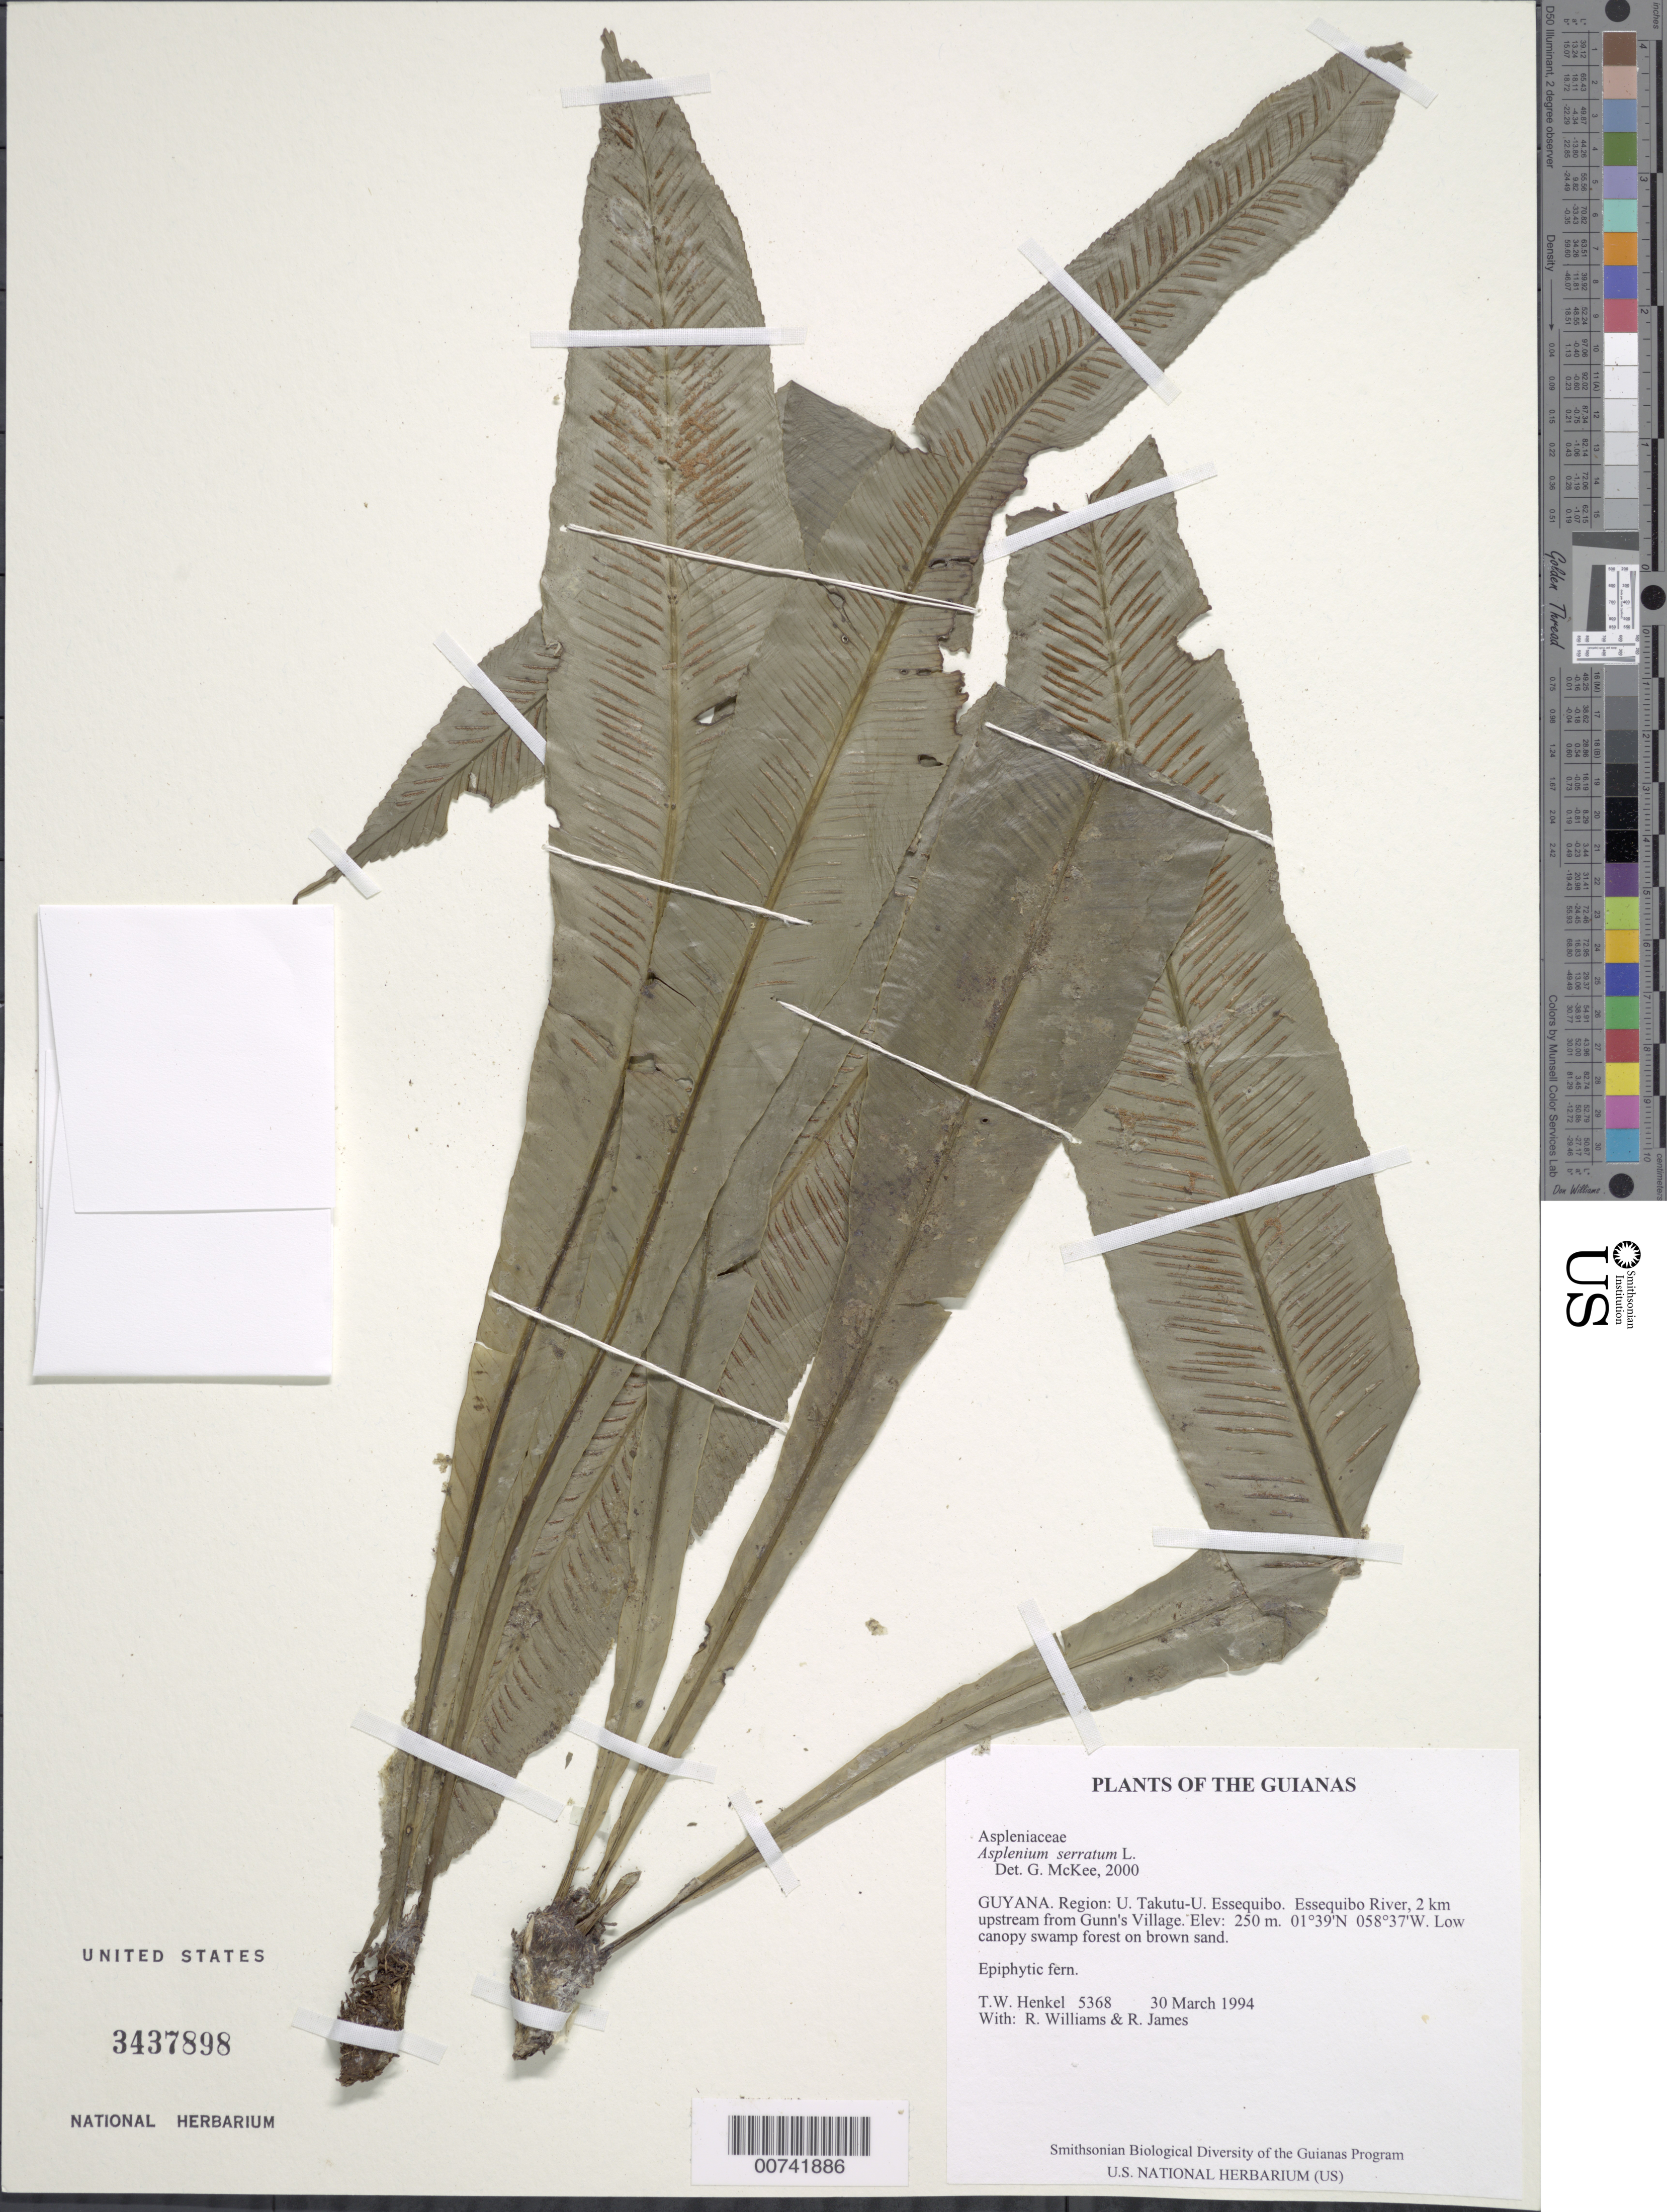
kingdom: Plantae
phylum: Tracheophyta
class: Polypodiopsida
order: Polypodiales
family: Aspleniaceae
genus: Asplenium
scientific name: Asplenium serratum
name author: L.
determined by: McKee, G. S., (US), NMNH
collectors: T. Henkel, R. Williams & R. James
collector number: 5368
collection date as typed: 30 March 1994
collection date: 1994-03-30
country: Guyana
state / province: U. Takutu-U. Essequibo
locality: Essequibo River, 2 km upstream from Gunn's Village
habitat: Low canopy swamp forest on brown sand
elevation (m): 250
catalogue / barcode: US 3437898